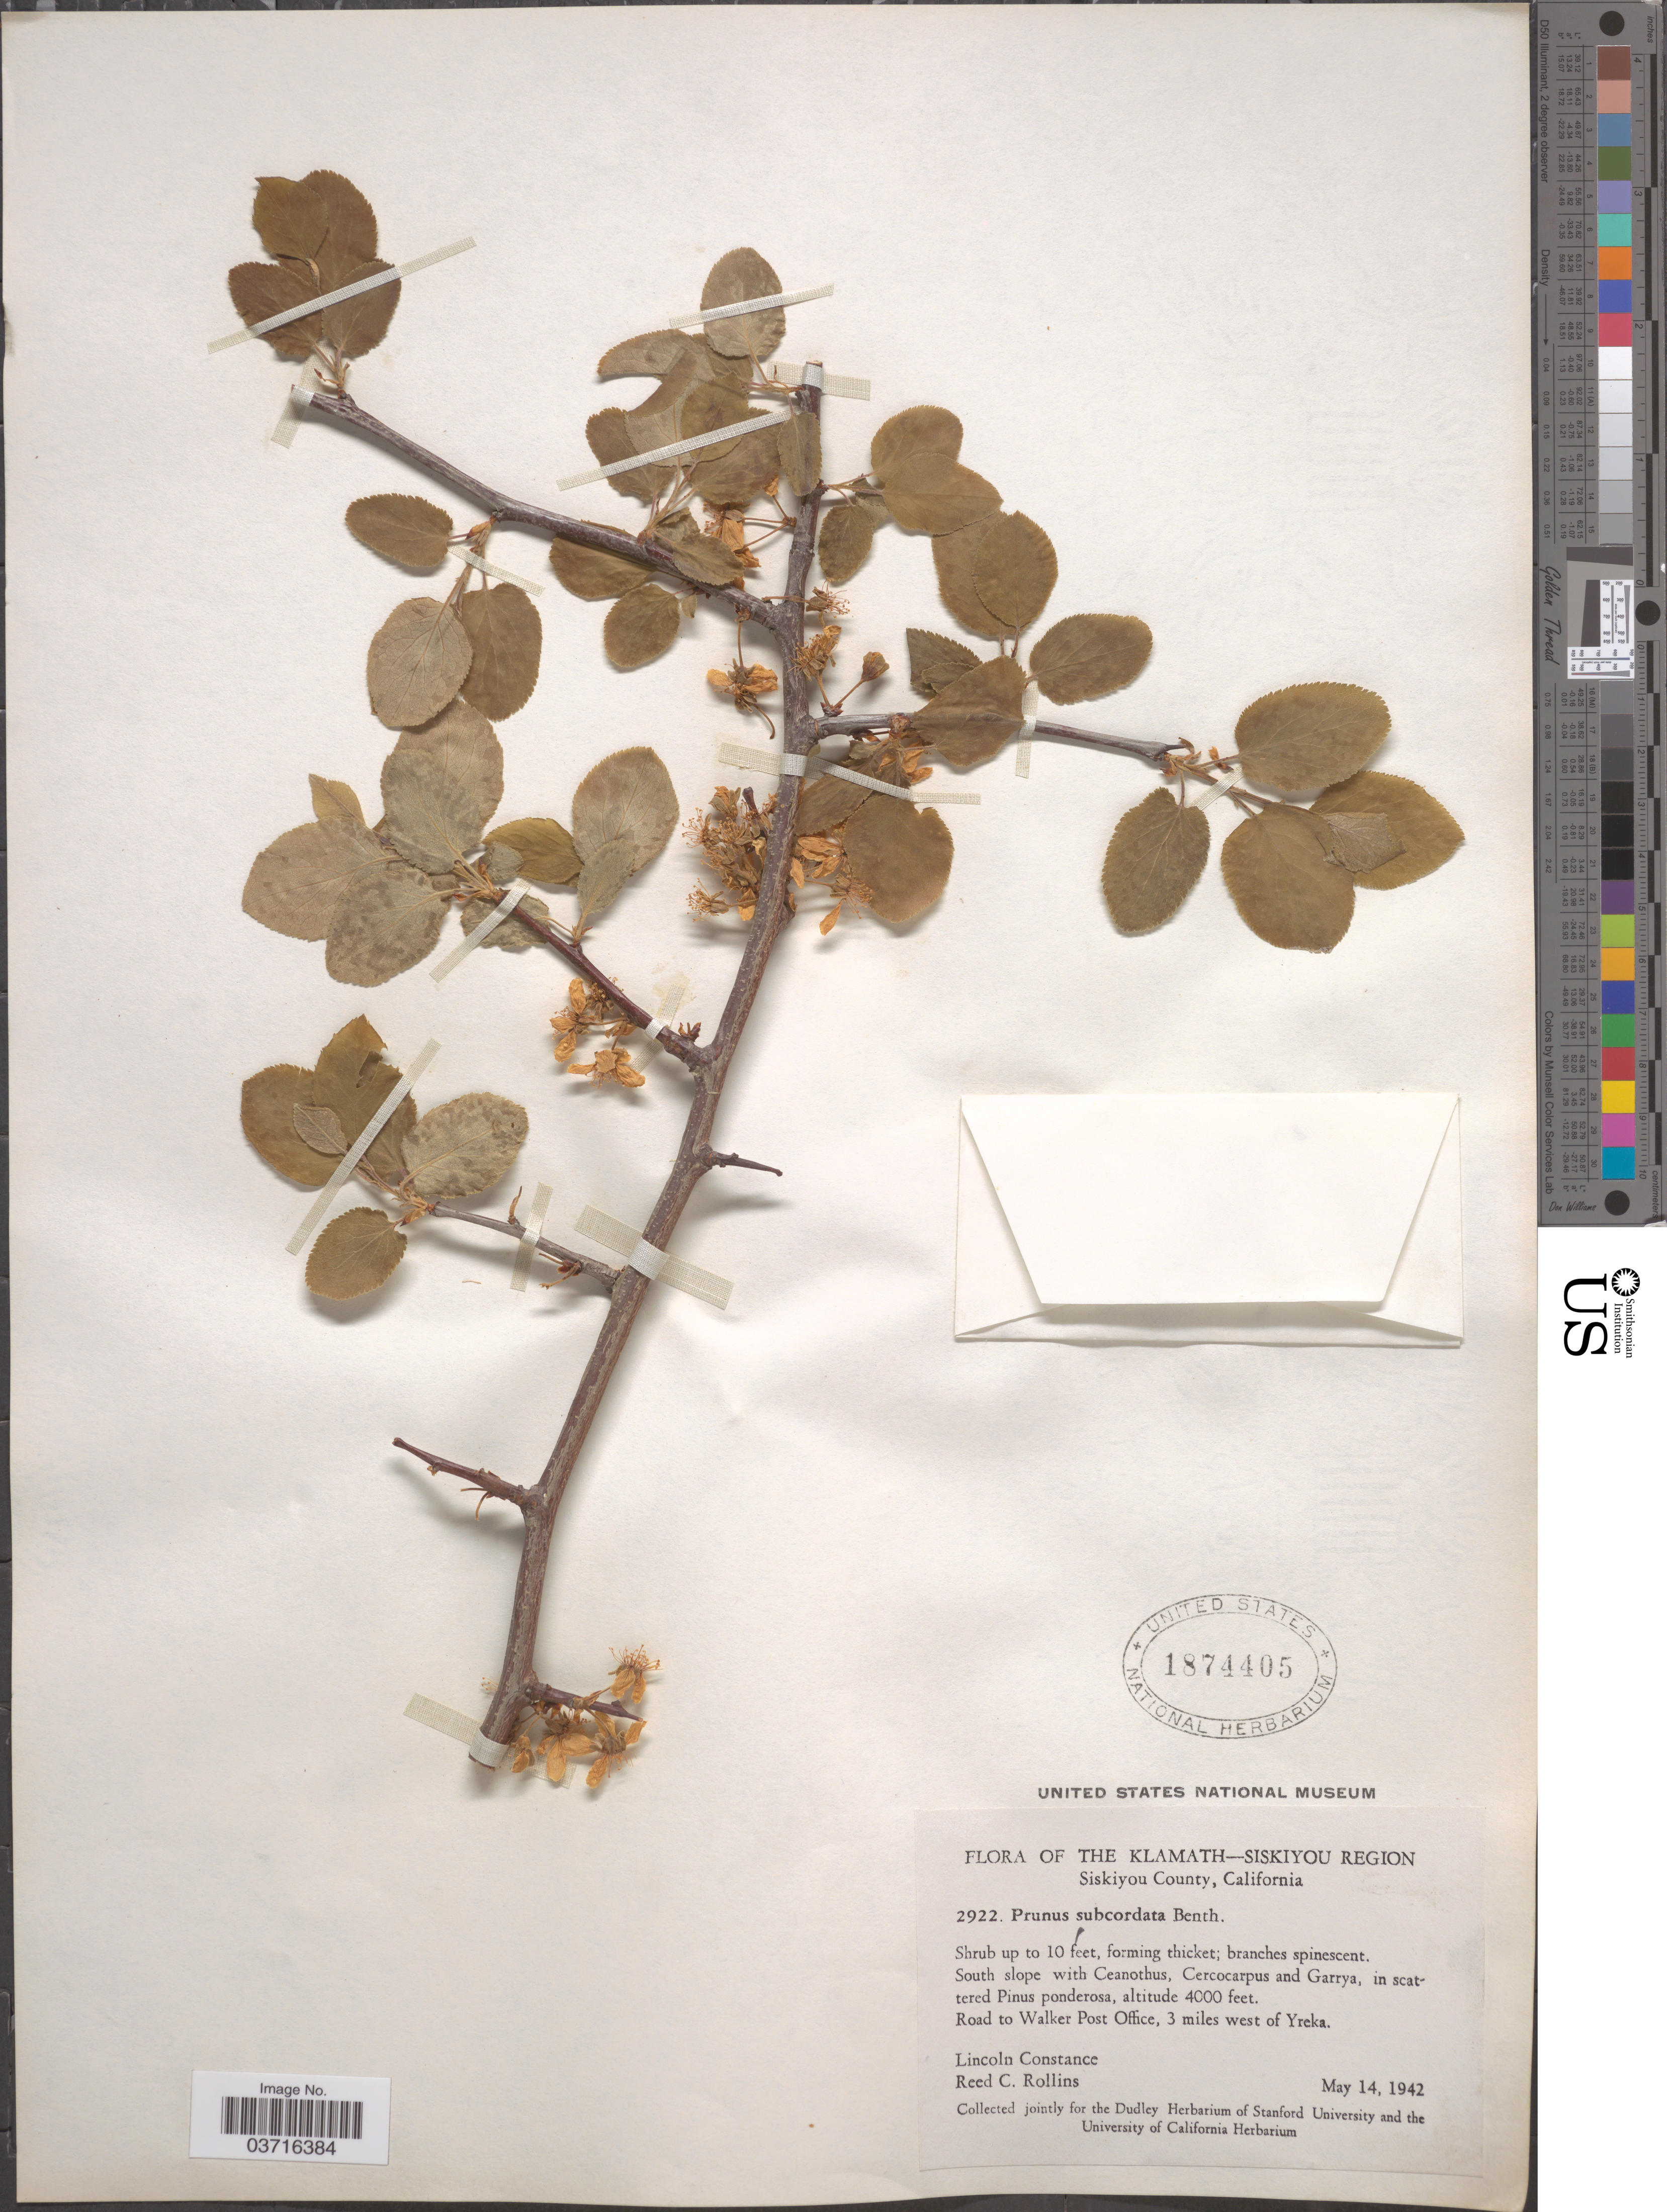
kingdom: Plantae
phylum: Tracheophyta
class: Magnoliopsida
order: Rosales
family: Rosaceae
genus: Prunus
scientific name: Prunus subcordata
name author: Benth.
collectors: L. Constance & R. C. Rollins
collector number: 2922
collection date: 1942-05-14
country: United States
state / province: California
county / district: Siskiyou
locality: The Klamath - Siskiyou Region. Sisikiyou County. Road to Walker Post Office, 3 miles west of Yreka.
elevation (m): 1219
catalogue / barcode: US 1874405